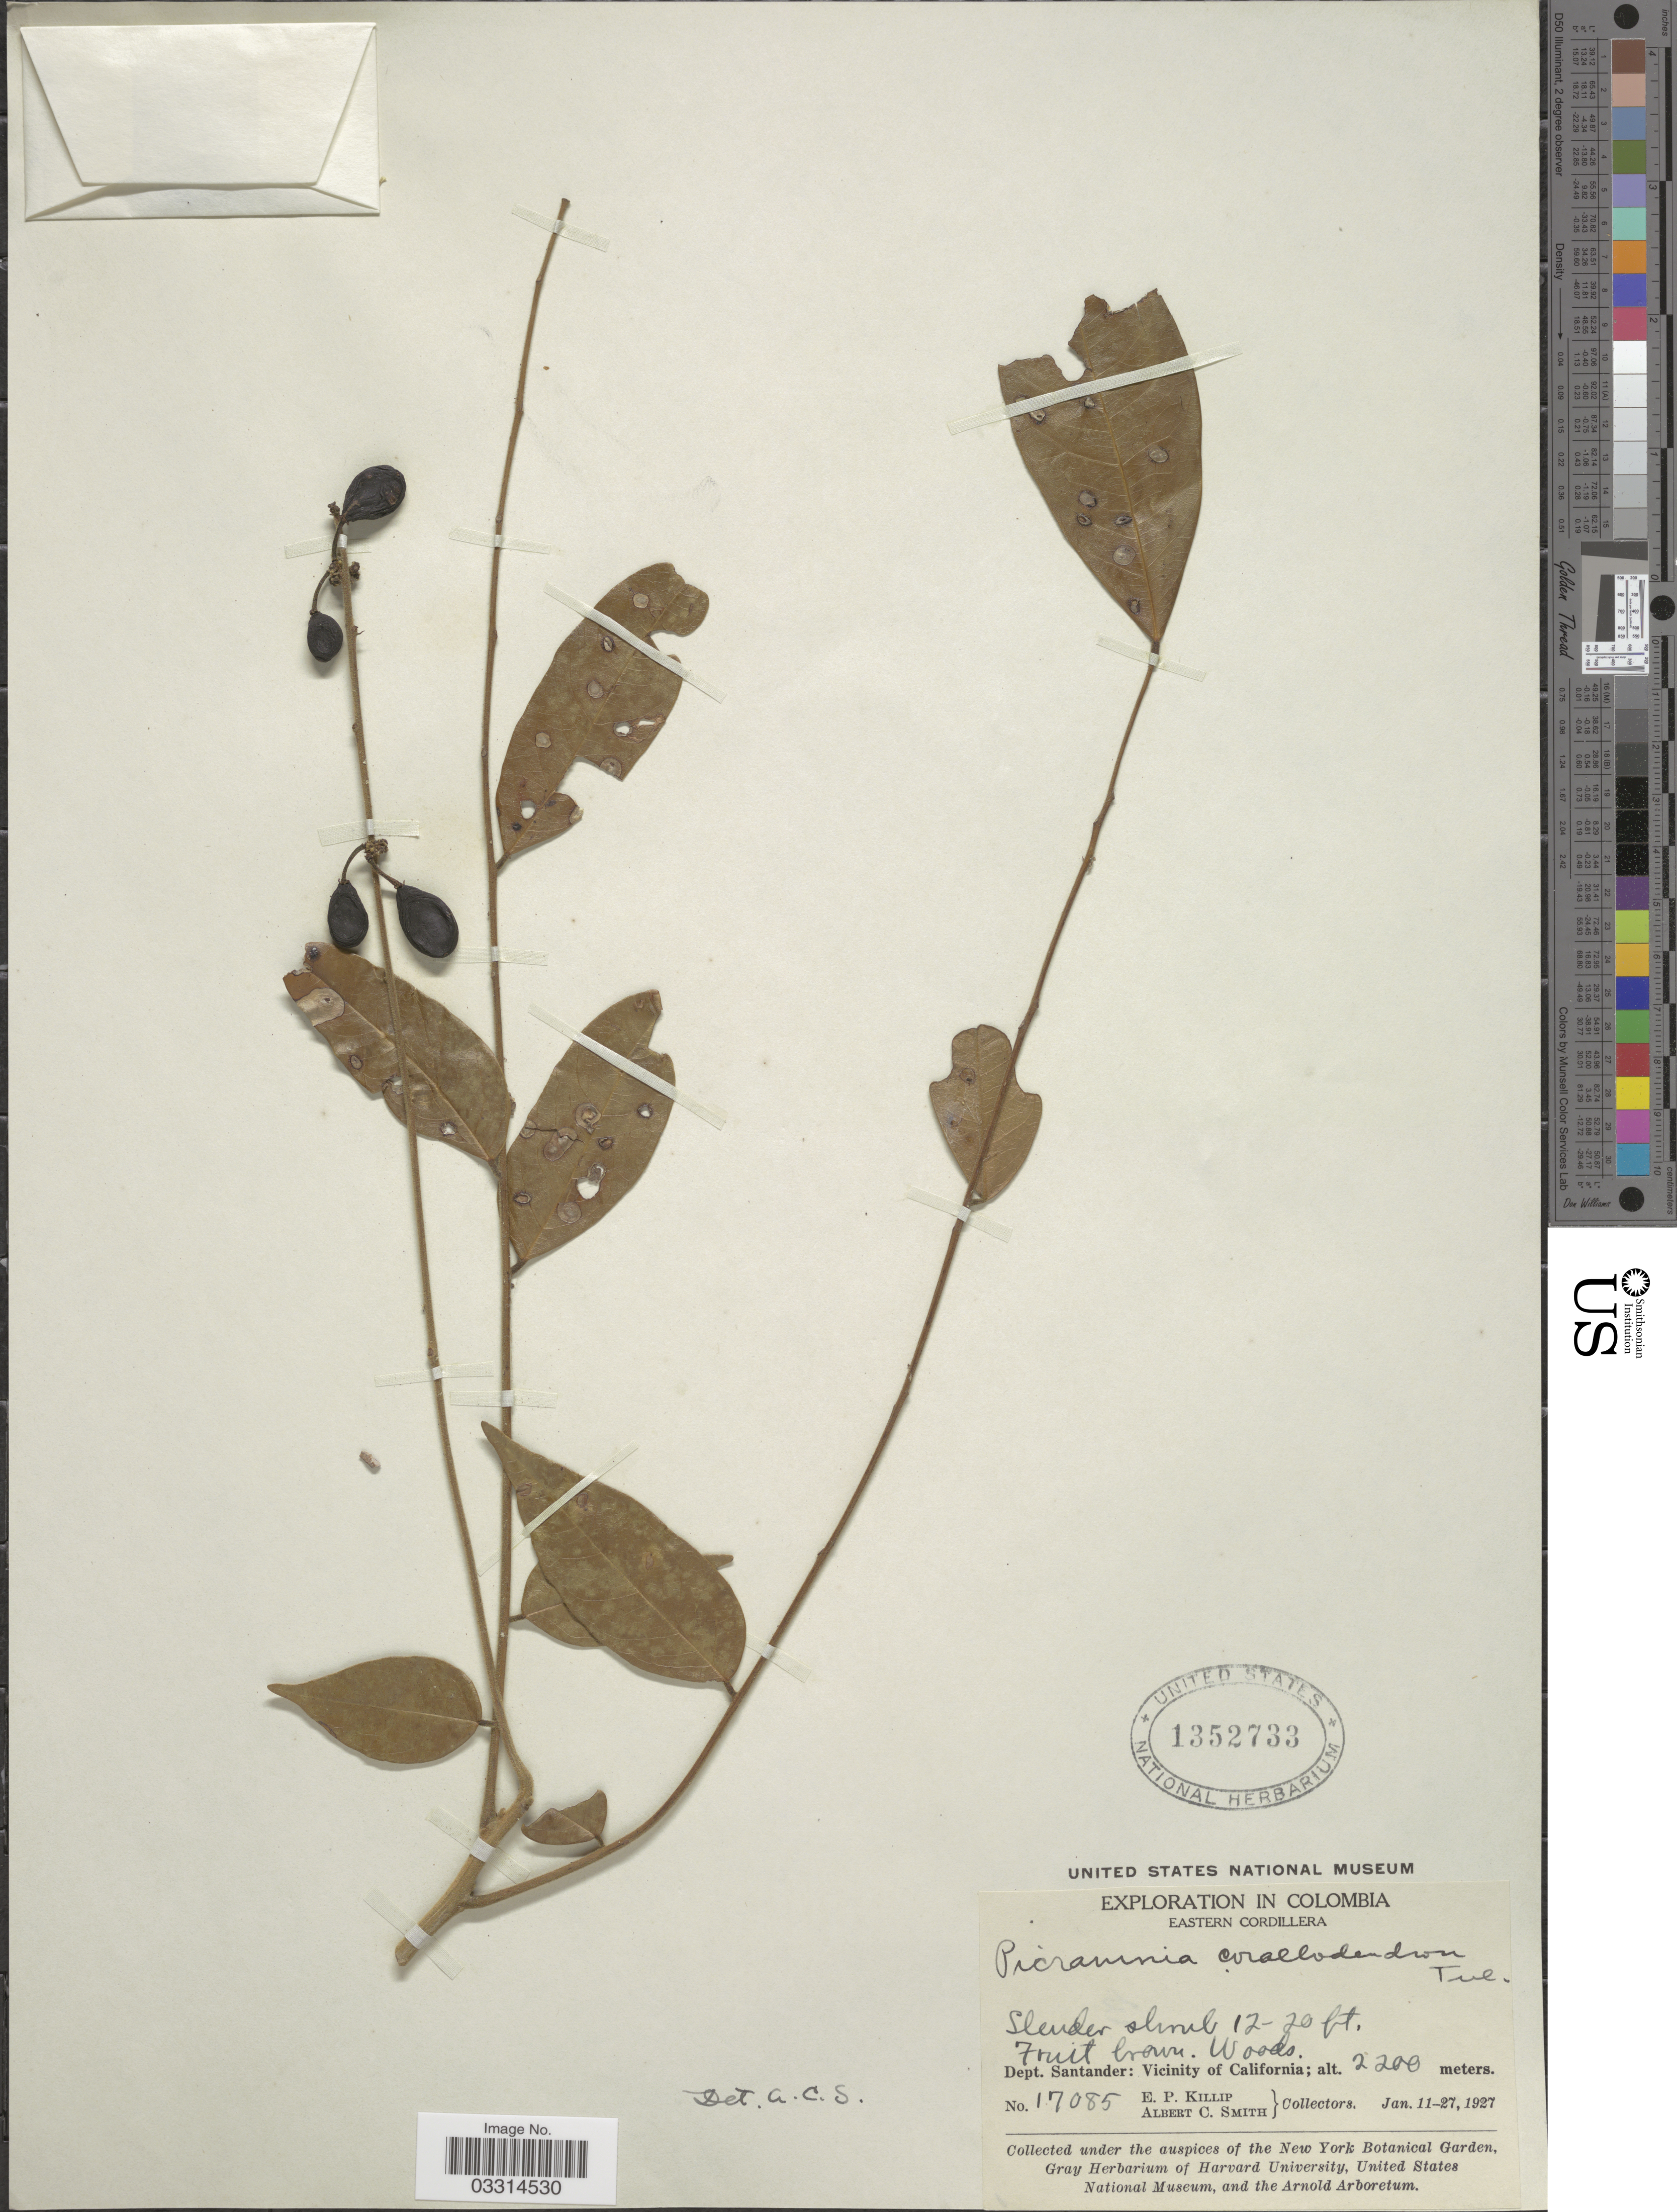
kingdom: Plantae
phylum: Tracheophyta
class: Magnoliopsida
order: Picramniales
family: Picramniaceae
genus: Picramnia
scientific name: Picramnia corallodendron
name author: Tul.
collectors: E. P. Killip & A. C. Smith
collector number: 17085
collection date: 1927-01-11/1927-01-27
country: Colombia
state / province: Santander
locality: Eastern Cordillera. Dept. Santander: Vicinity of California.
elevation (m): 2200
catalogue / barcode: US 1352733